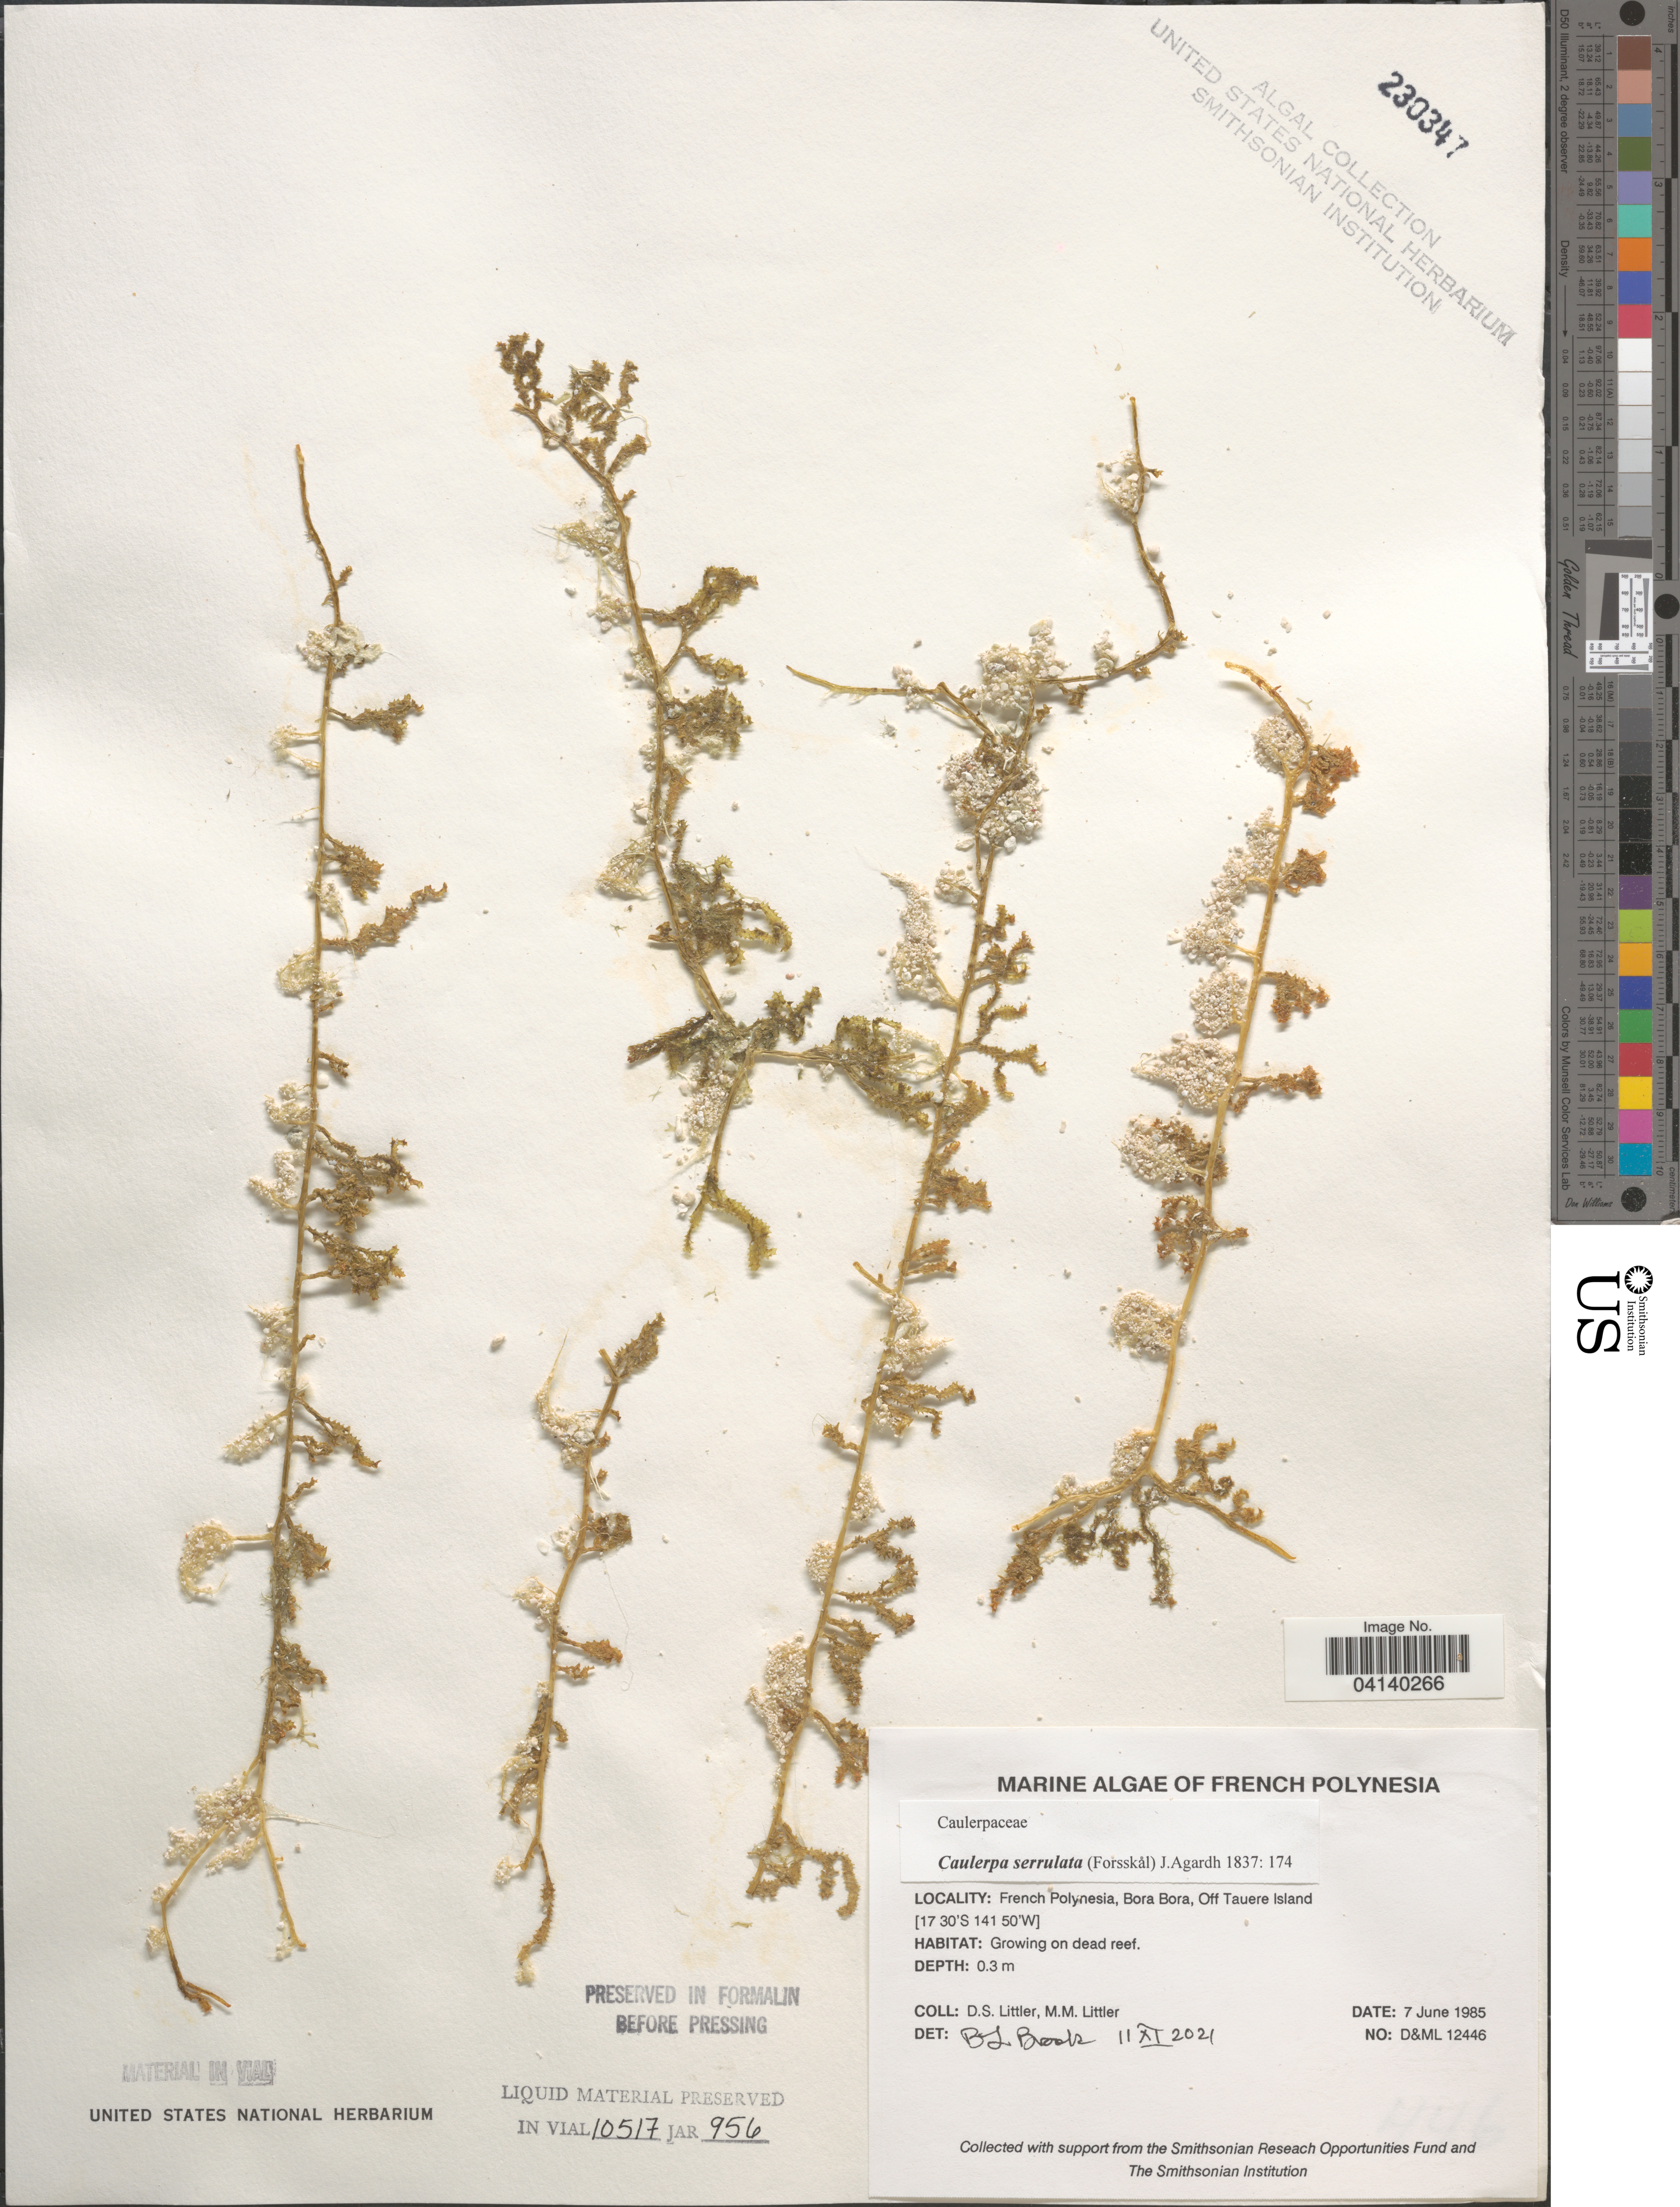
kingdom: Plantae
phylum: Chlorophyta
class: Ulvophyceae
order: Bryopsidales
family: Caulerpaceae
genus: Caulerpa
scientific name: Caulerpa serrulata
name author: (Forssk.) J. Agardh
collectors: D. S. Littler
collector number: D&ML12446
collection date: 1985-06-07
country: French Polynesia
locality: Bora Bora, Off Tauere Island.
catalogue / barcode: US 230347